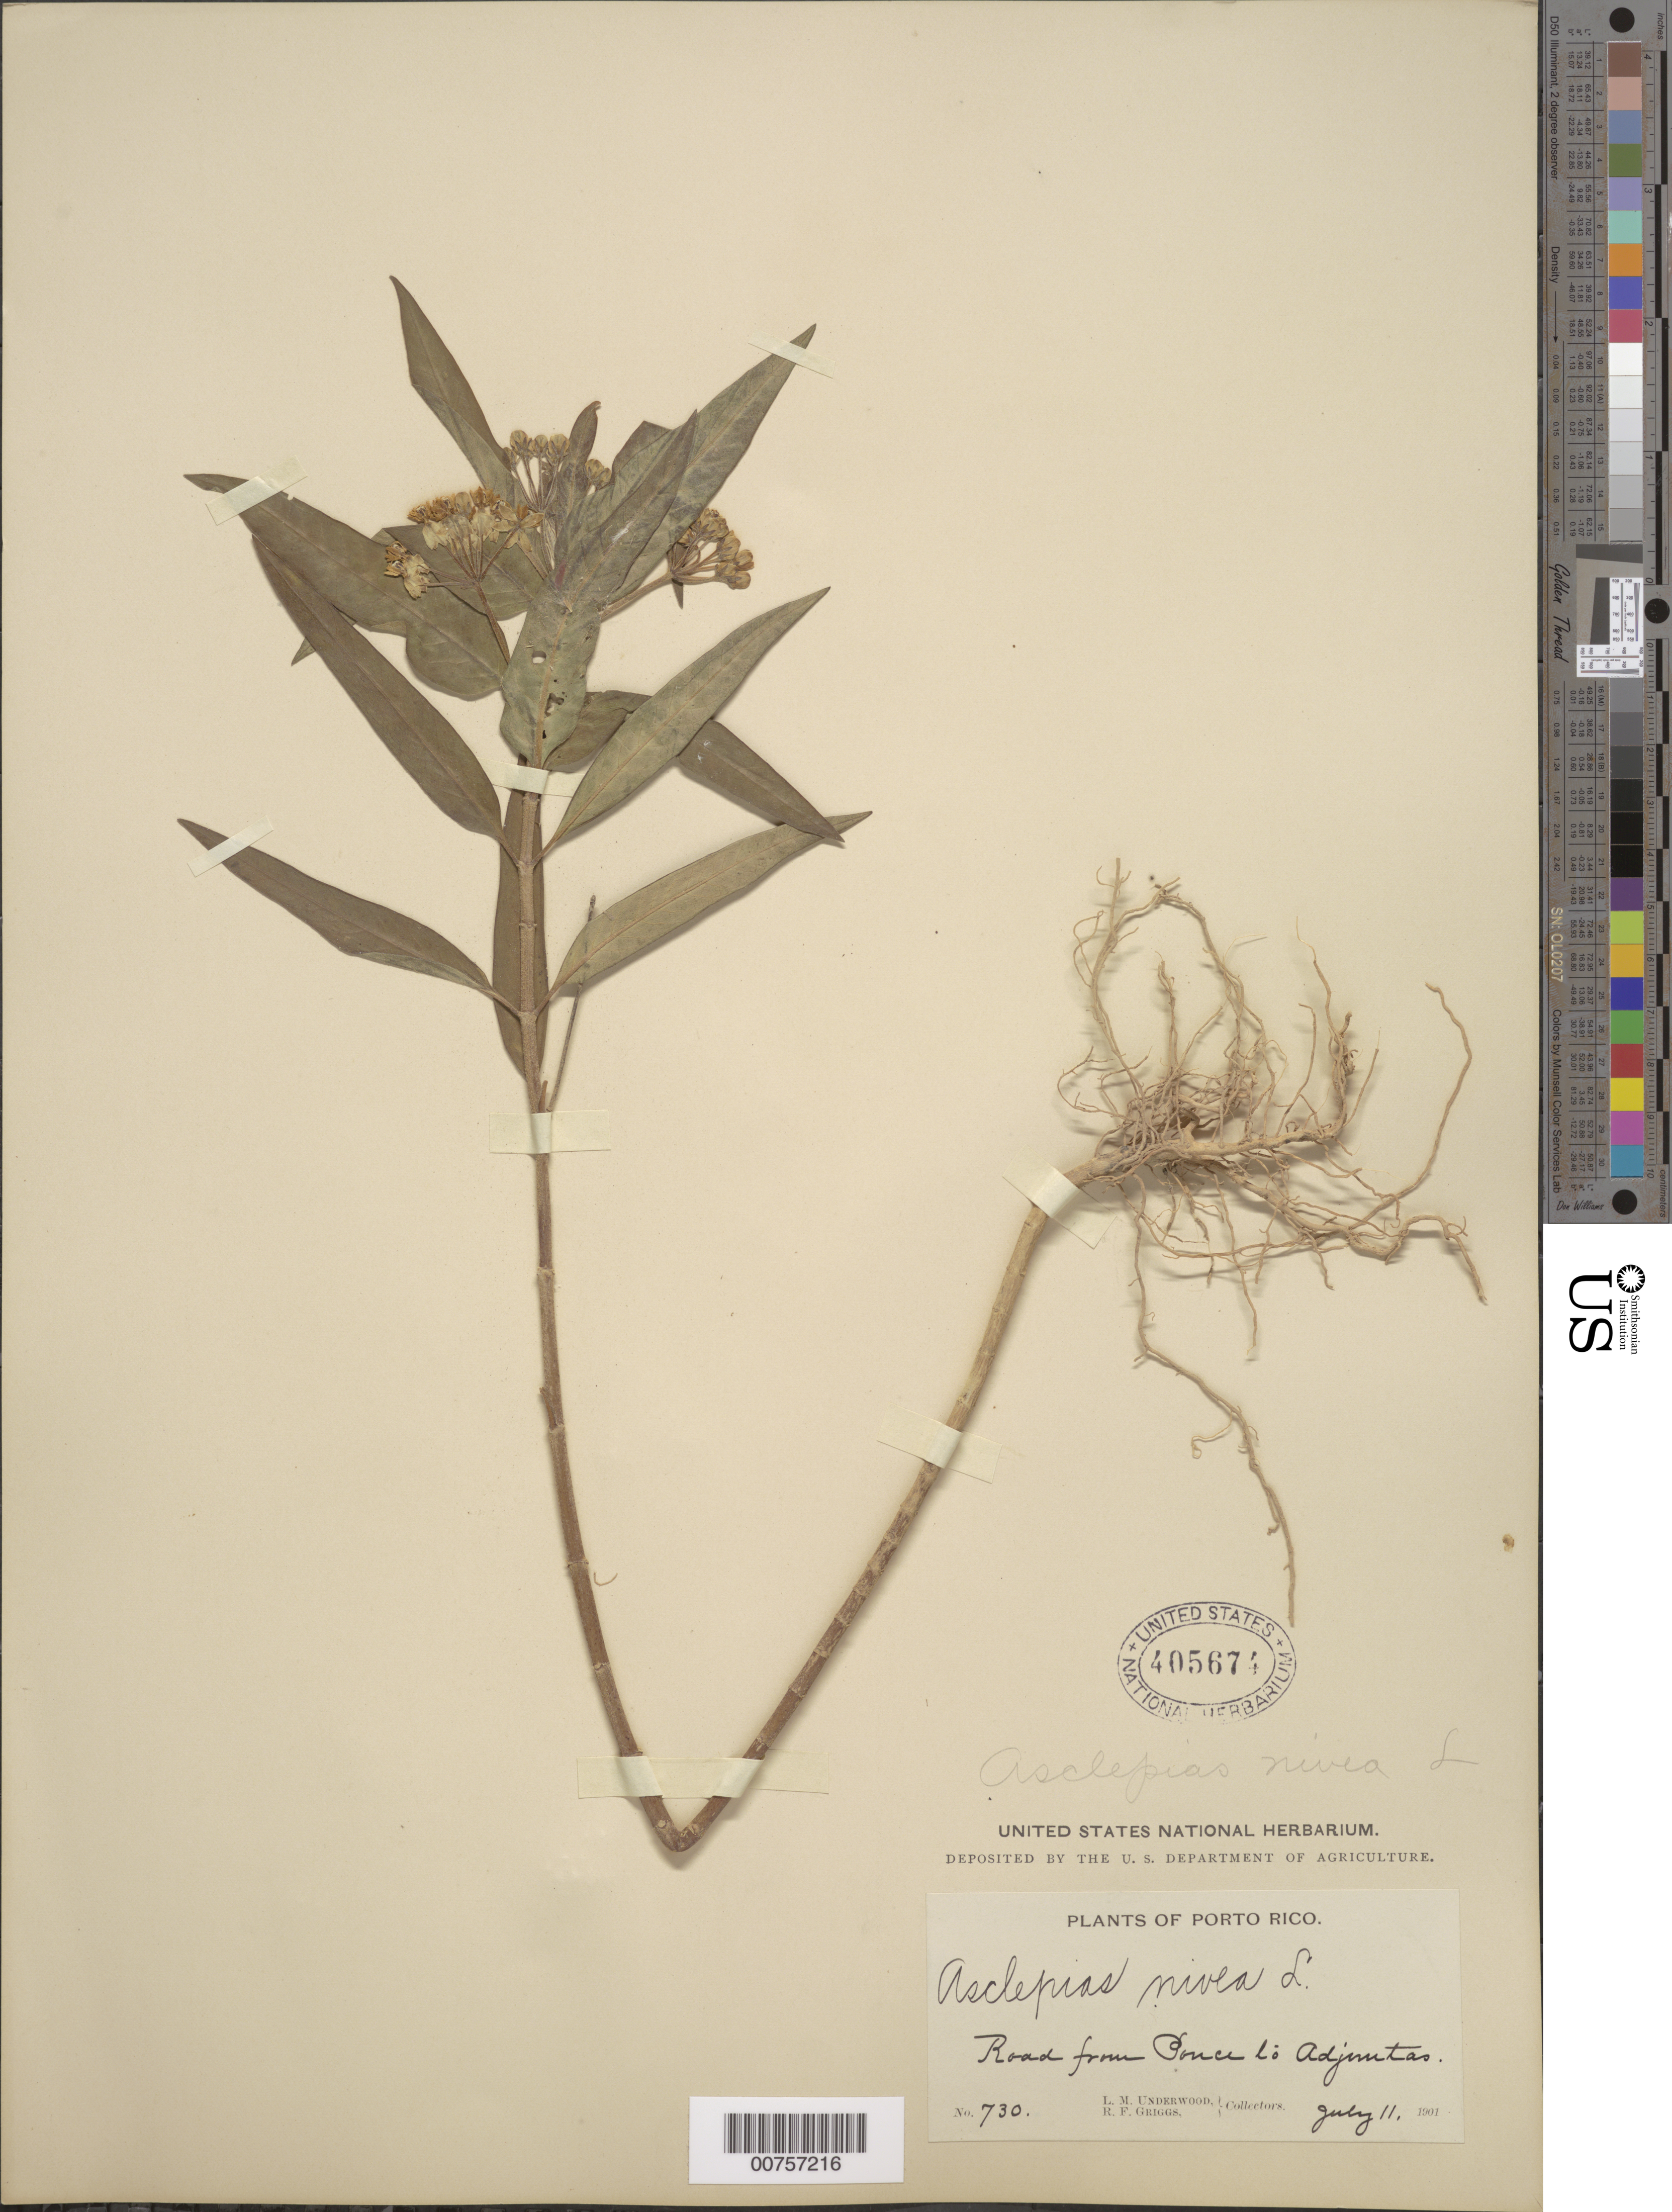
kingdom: Plantae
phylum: Tracheophyta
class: Magnoliopsida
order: Gentianales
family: Apocynaceae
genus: Asclepias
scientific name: Asclepias nivea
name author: L.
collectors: L. M. Underwood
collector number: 730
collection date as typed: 11 Jul 1901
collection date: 1901-07-11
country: Puerto Rico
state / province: Adjuntas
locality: Road from Ponce to Adjuntas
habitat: Griggs, R.F.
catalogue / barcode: US 405674